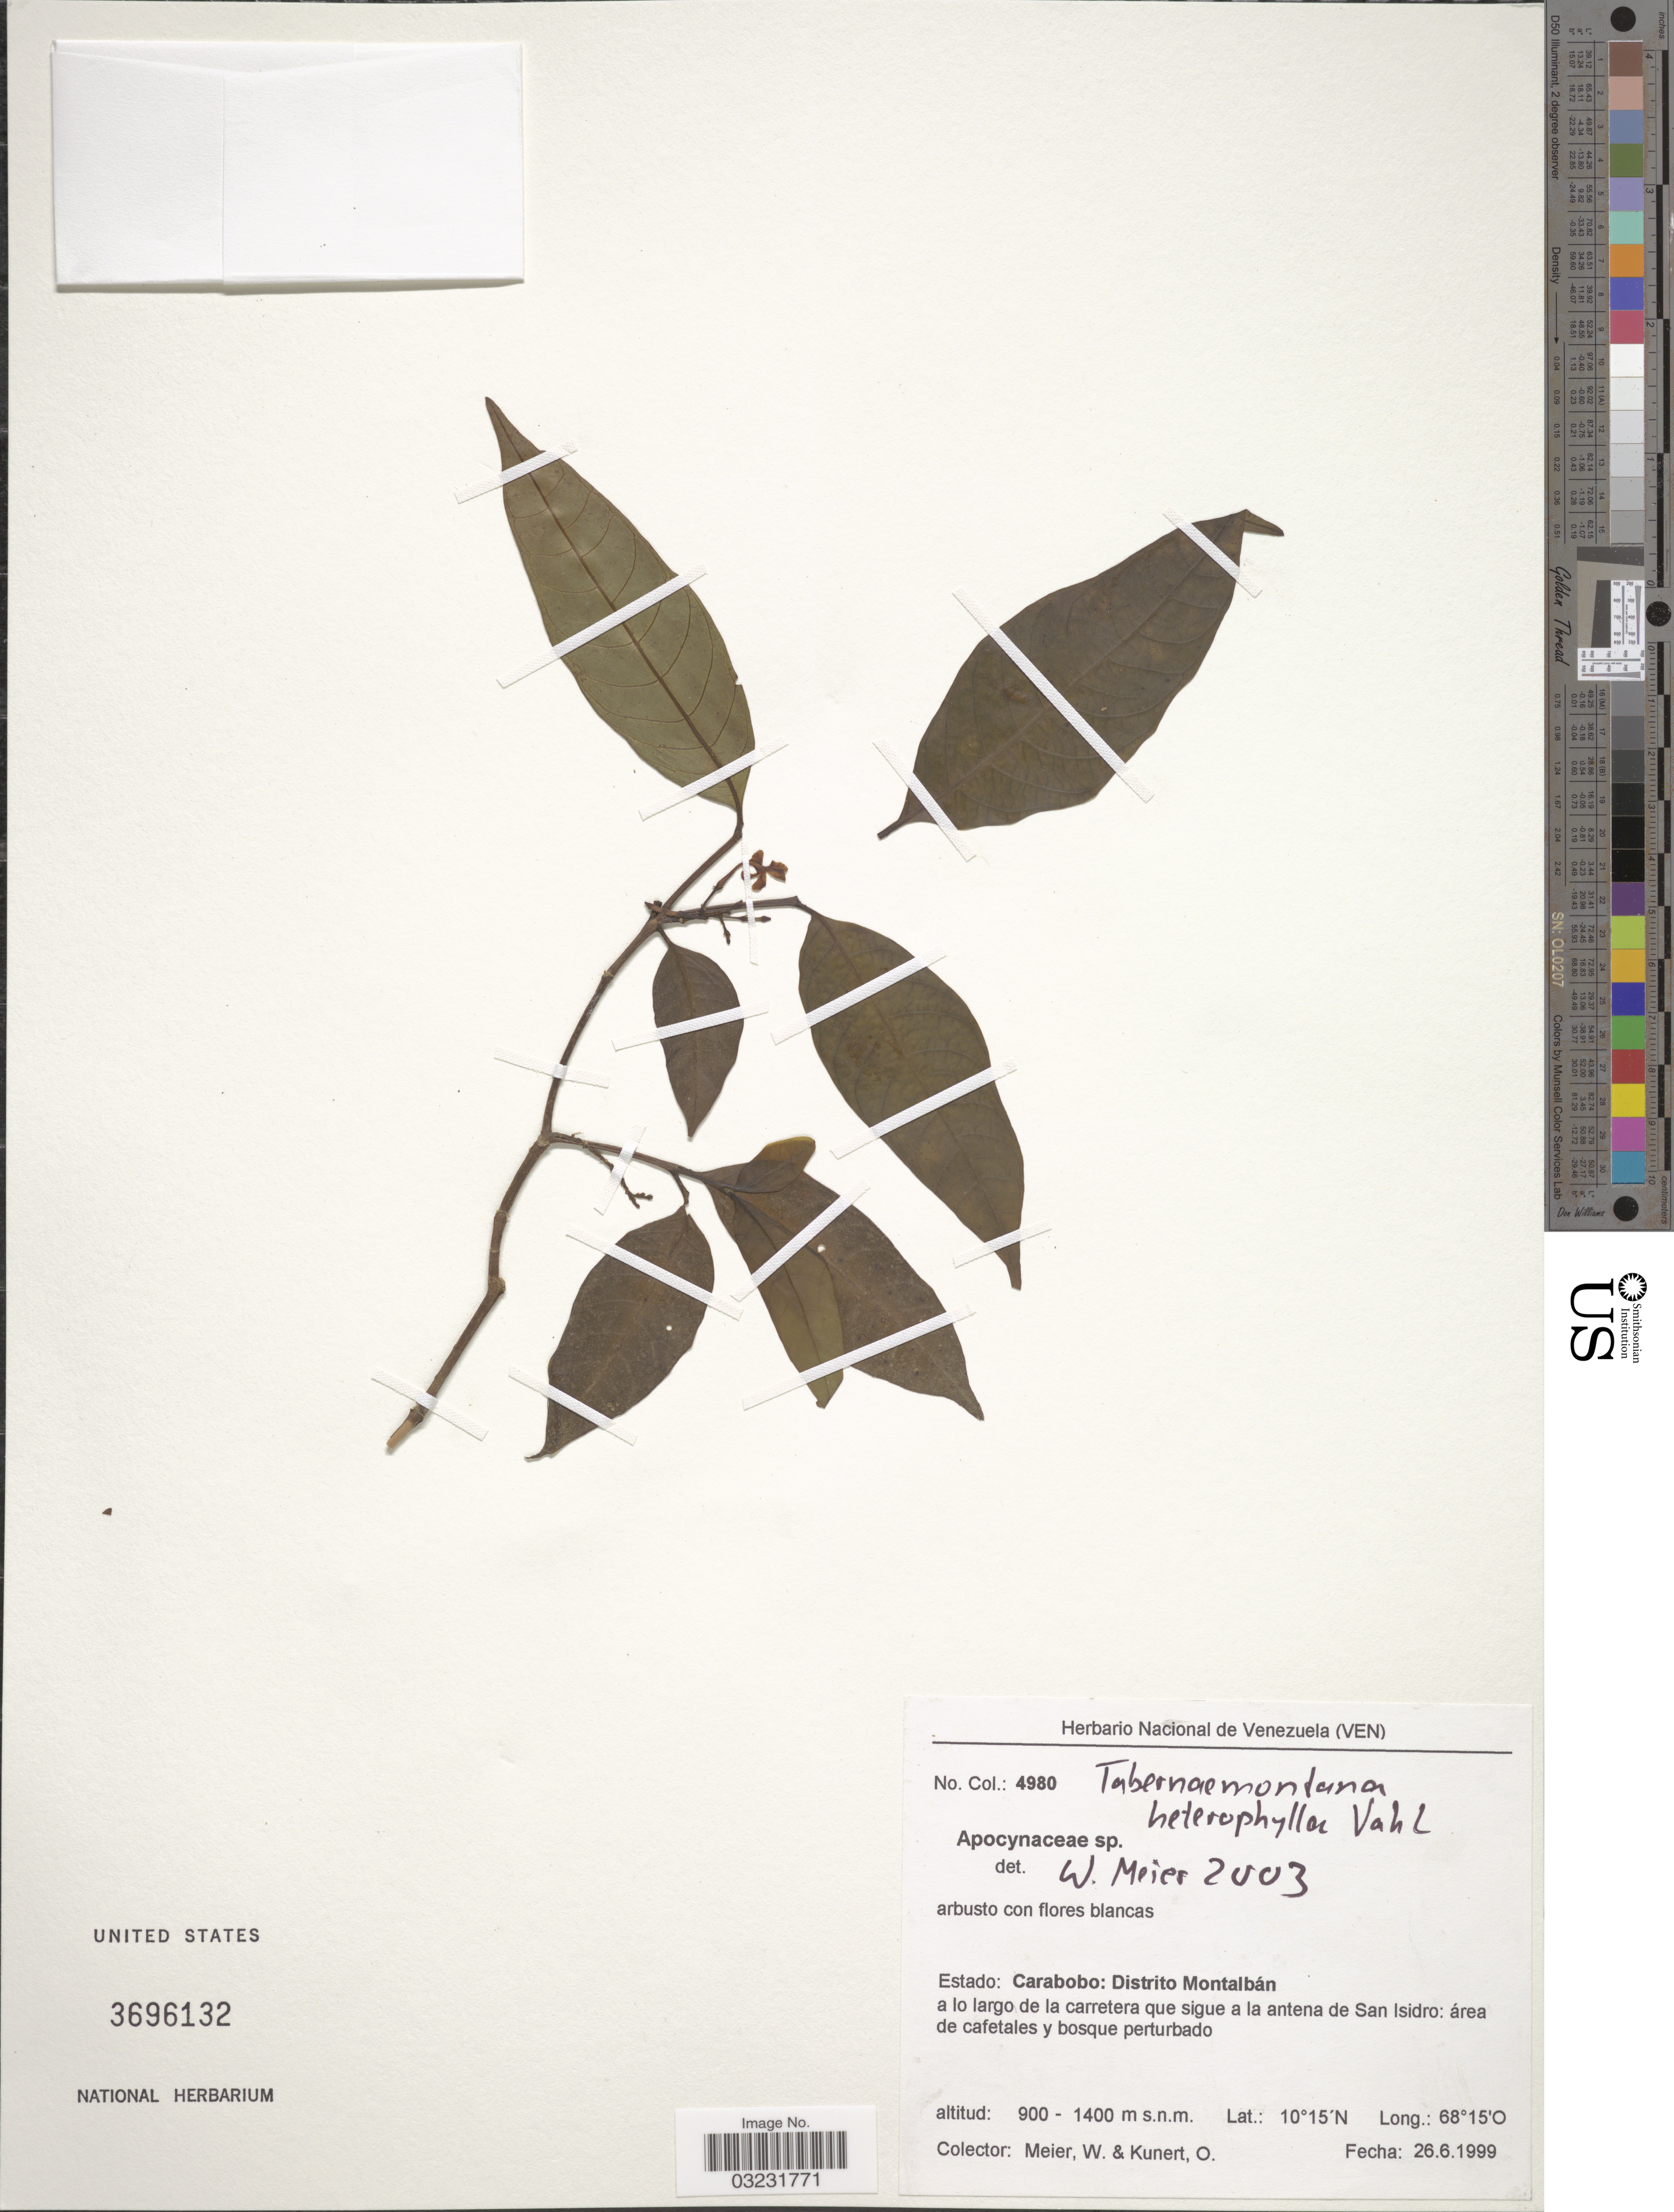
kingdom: Plantae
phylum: Tracheophyta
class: Magnoliopsida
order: Gentianales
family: Apocynaceae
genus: Tabernaemontana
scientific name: Tabernaemontana heterophylla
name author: Vahl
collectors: W. Meier & O. Kunert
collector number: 4980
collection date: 1999-06-26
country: Venezuela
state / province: Carabobo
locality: Distrito Montalbán, a lo largo de la carretera que sigue a la antena de San Isidro: área de cafetales y bosque perturbado.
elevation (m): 900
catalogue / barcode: US 3696132